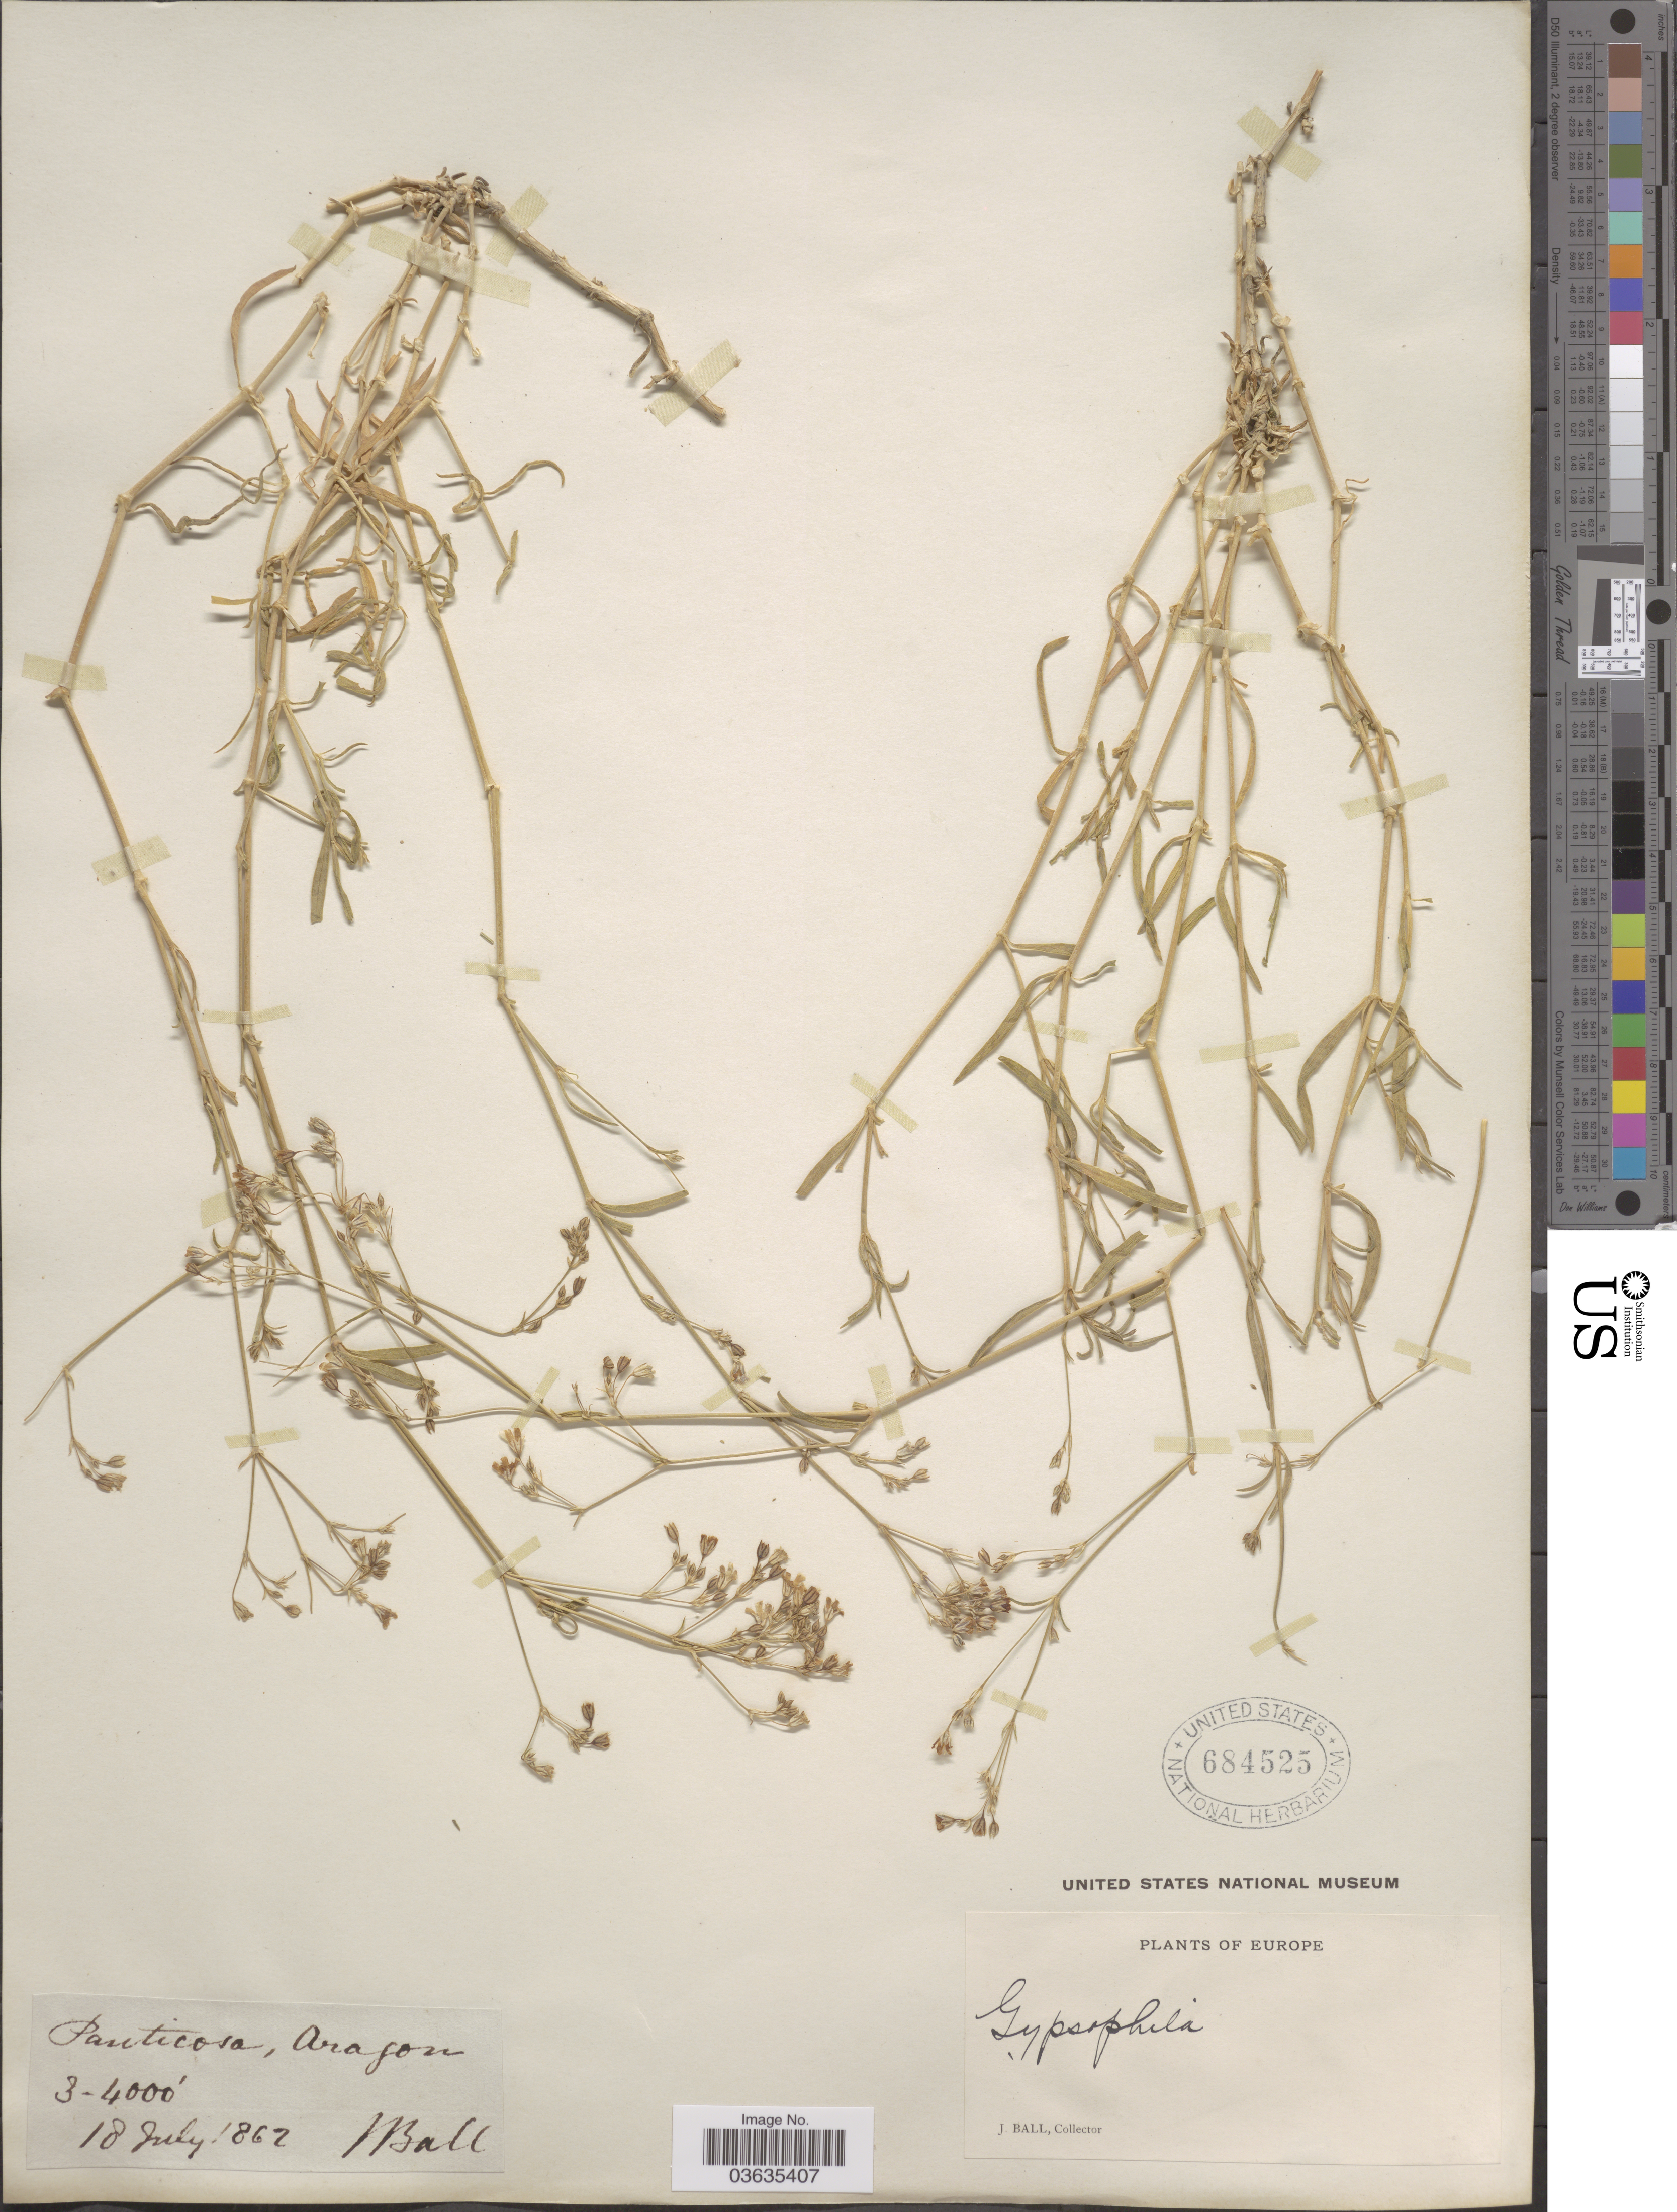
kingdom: Plantae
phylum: Tracheophyta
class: Magnoliopsida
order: Caryophyllales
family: Caryophyllaceae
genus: Gypsophila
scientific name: Gypsophila sp.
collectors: J. Ball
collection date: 1862-07-18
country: Spain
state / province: Aragón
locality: Panticosa.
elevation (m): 914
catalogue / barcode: US 684525